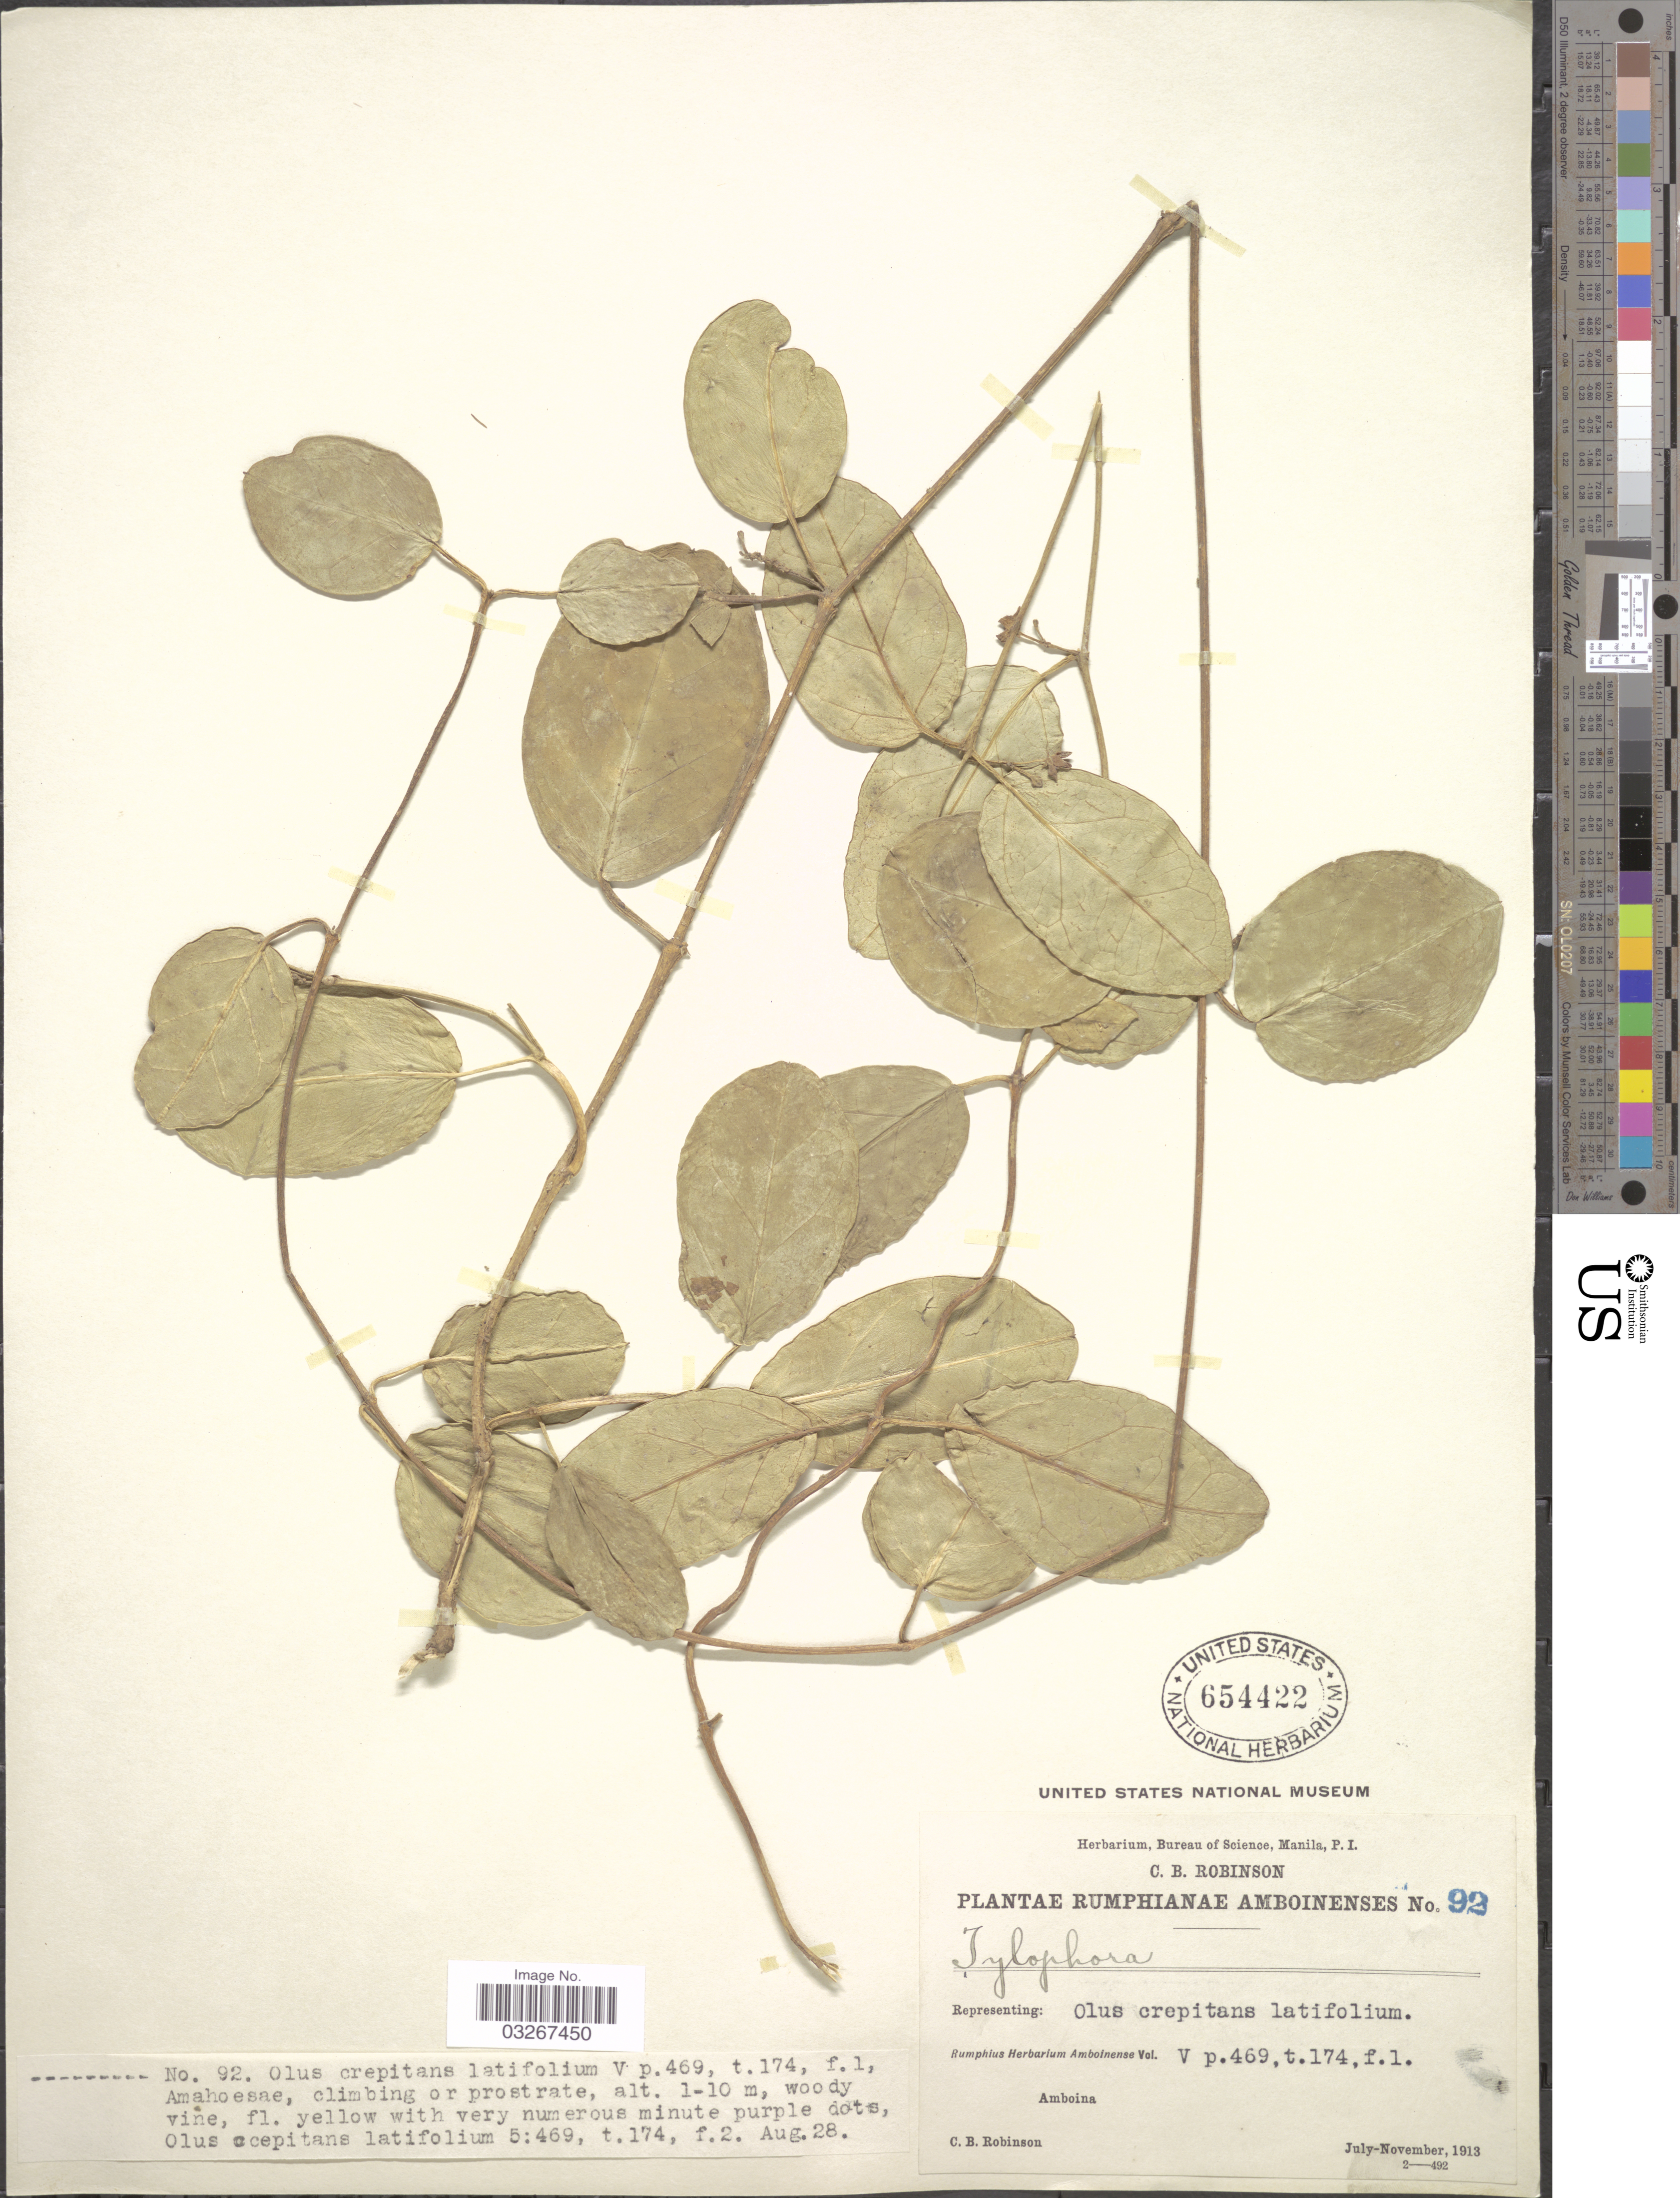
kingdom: Plantae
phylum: Tracheophyta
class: Magnoliopsida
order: Gentianales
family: Apocynaceae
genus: Tylophora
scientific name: Tylophora sp.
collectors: C. Robinson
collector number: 92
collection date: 1913-08-28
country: Indonesia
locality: Amboina.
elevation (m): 1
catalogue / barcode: US 654422